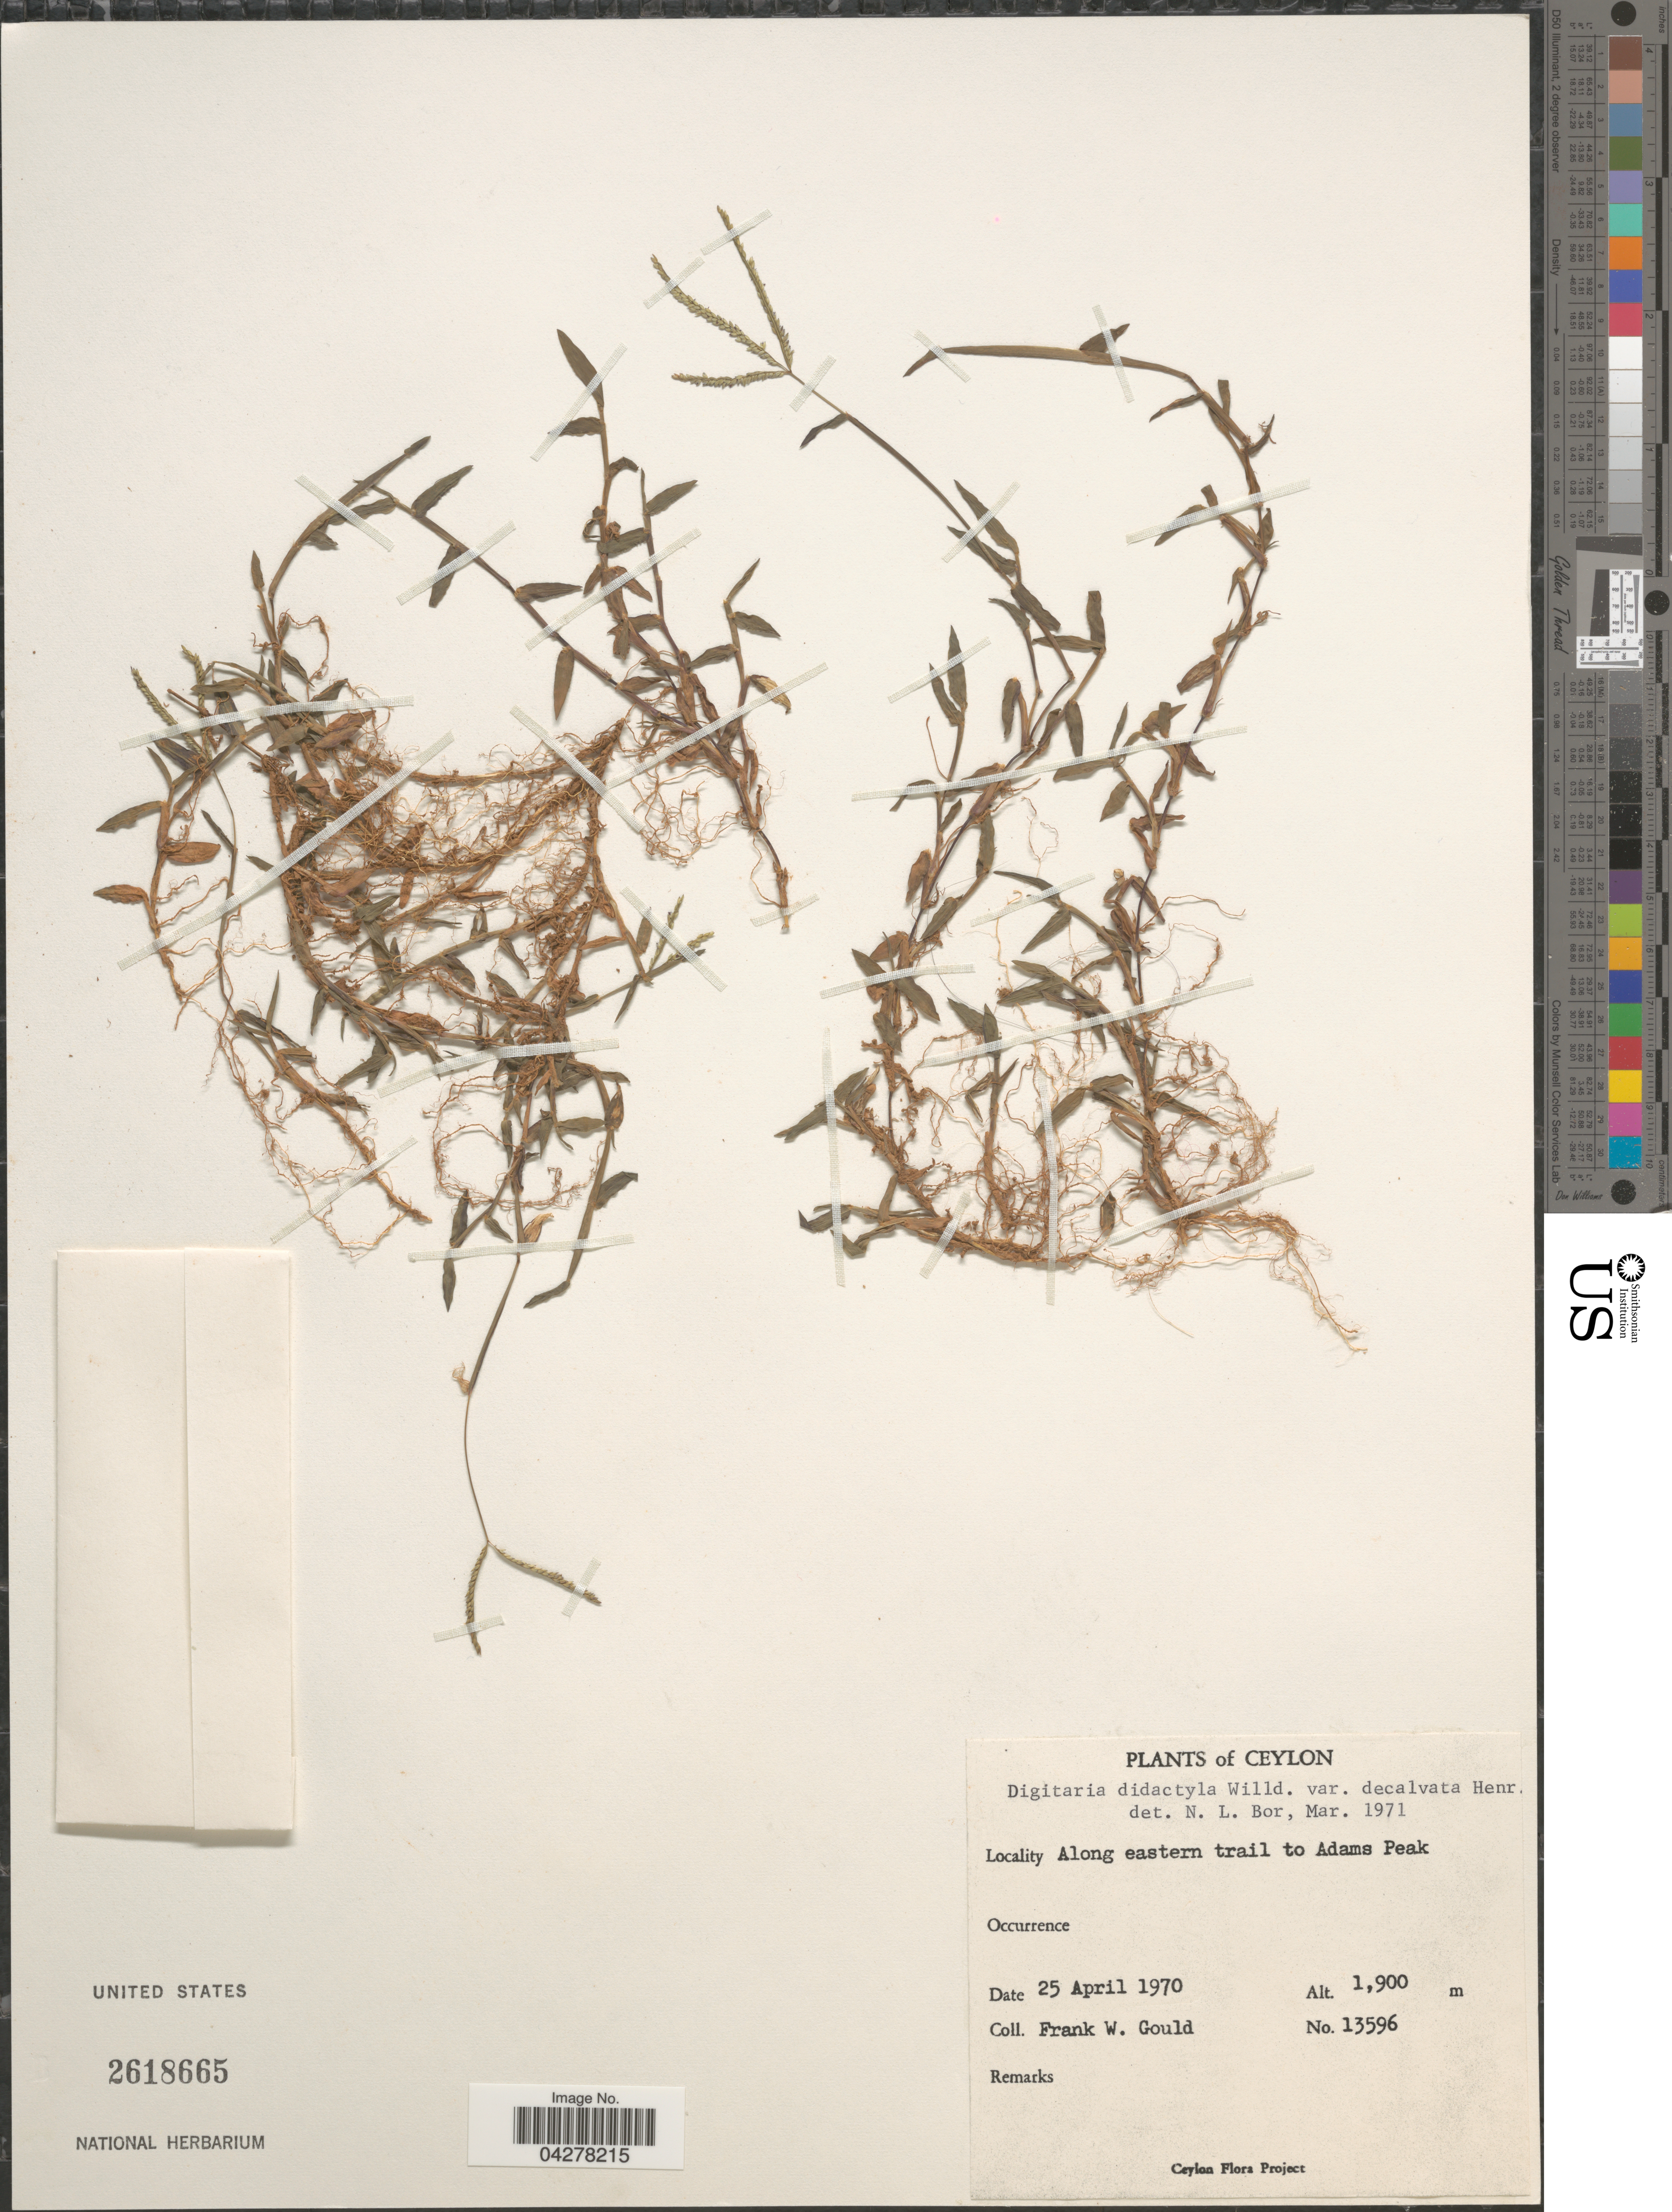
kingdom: Plantae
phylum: Tracheophyta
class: Liliopsida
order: Poales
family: Poaceae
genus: Digitaria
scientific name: Digitaria didactyla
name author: Willd.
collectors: F. W. Gould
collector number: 13596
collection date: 1970-04-25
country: Sri Lanka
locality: Ceylon. Along eastern trail to Adams Peak.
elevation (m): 1900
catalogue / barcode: US 2618665